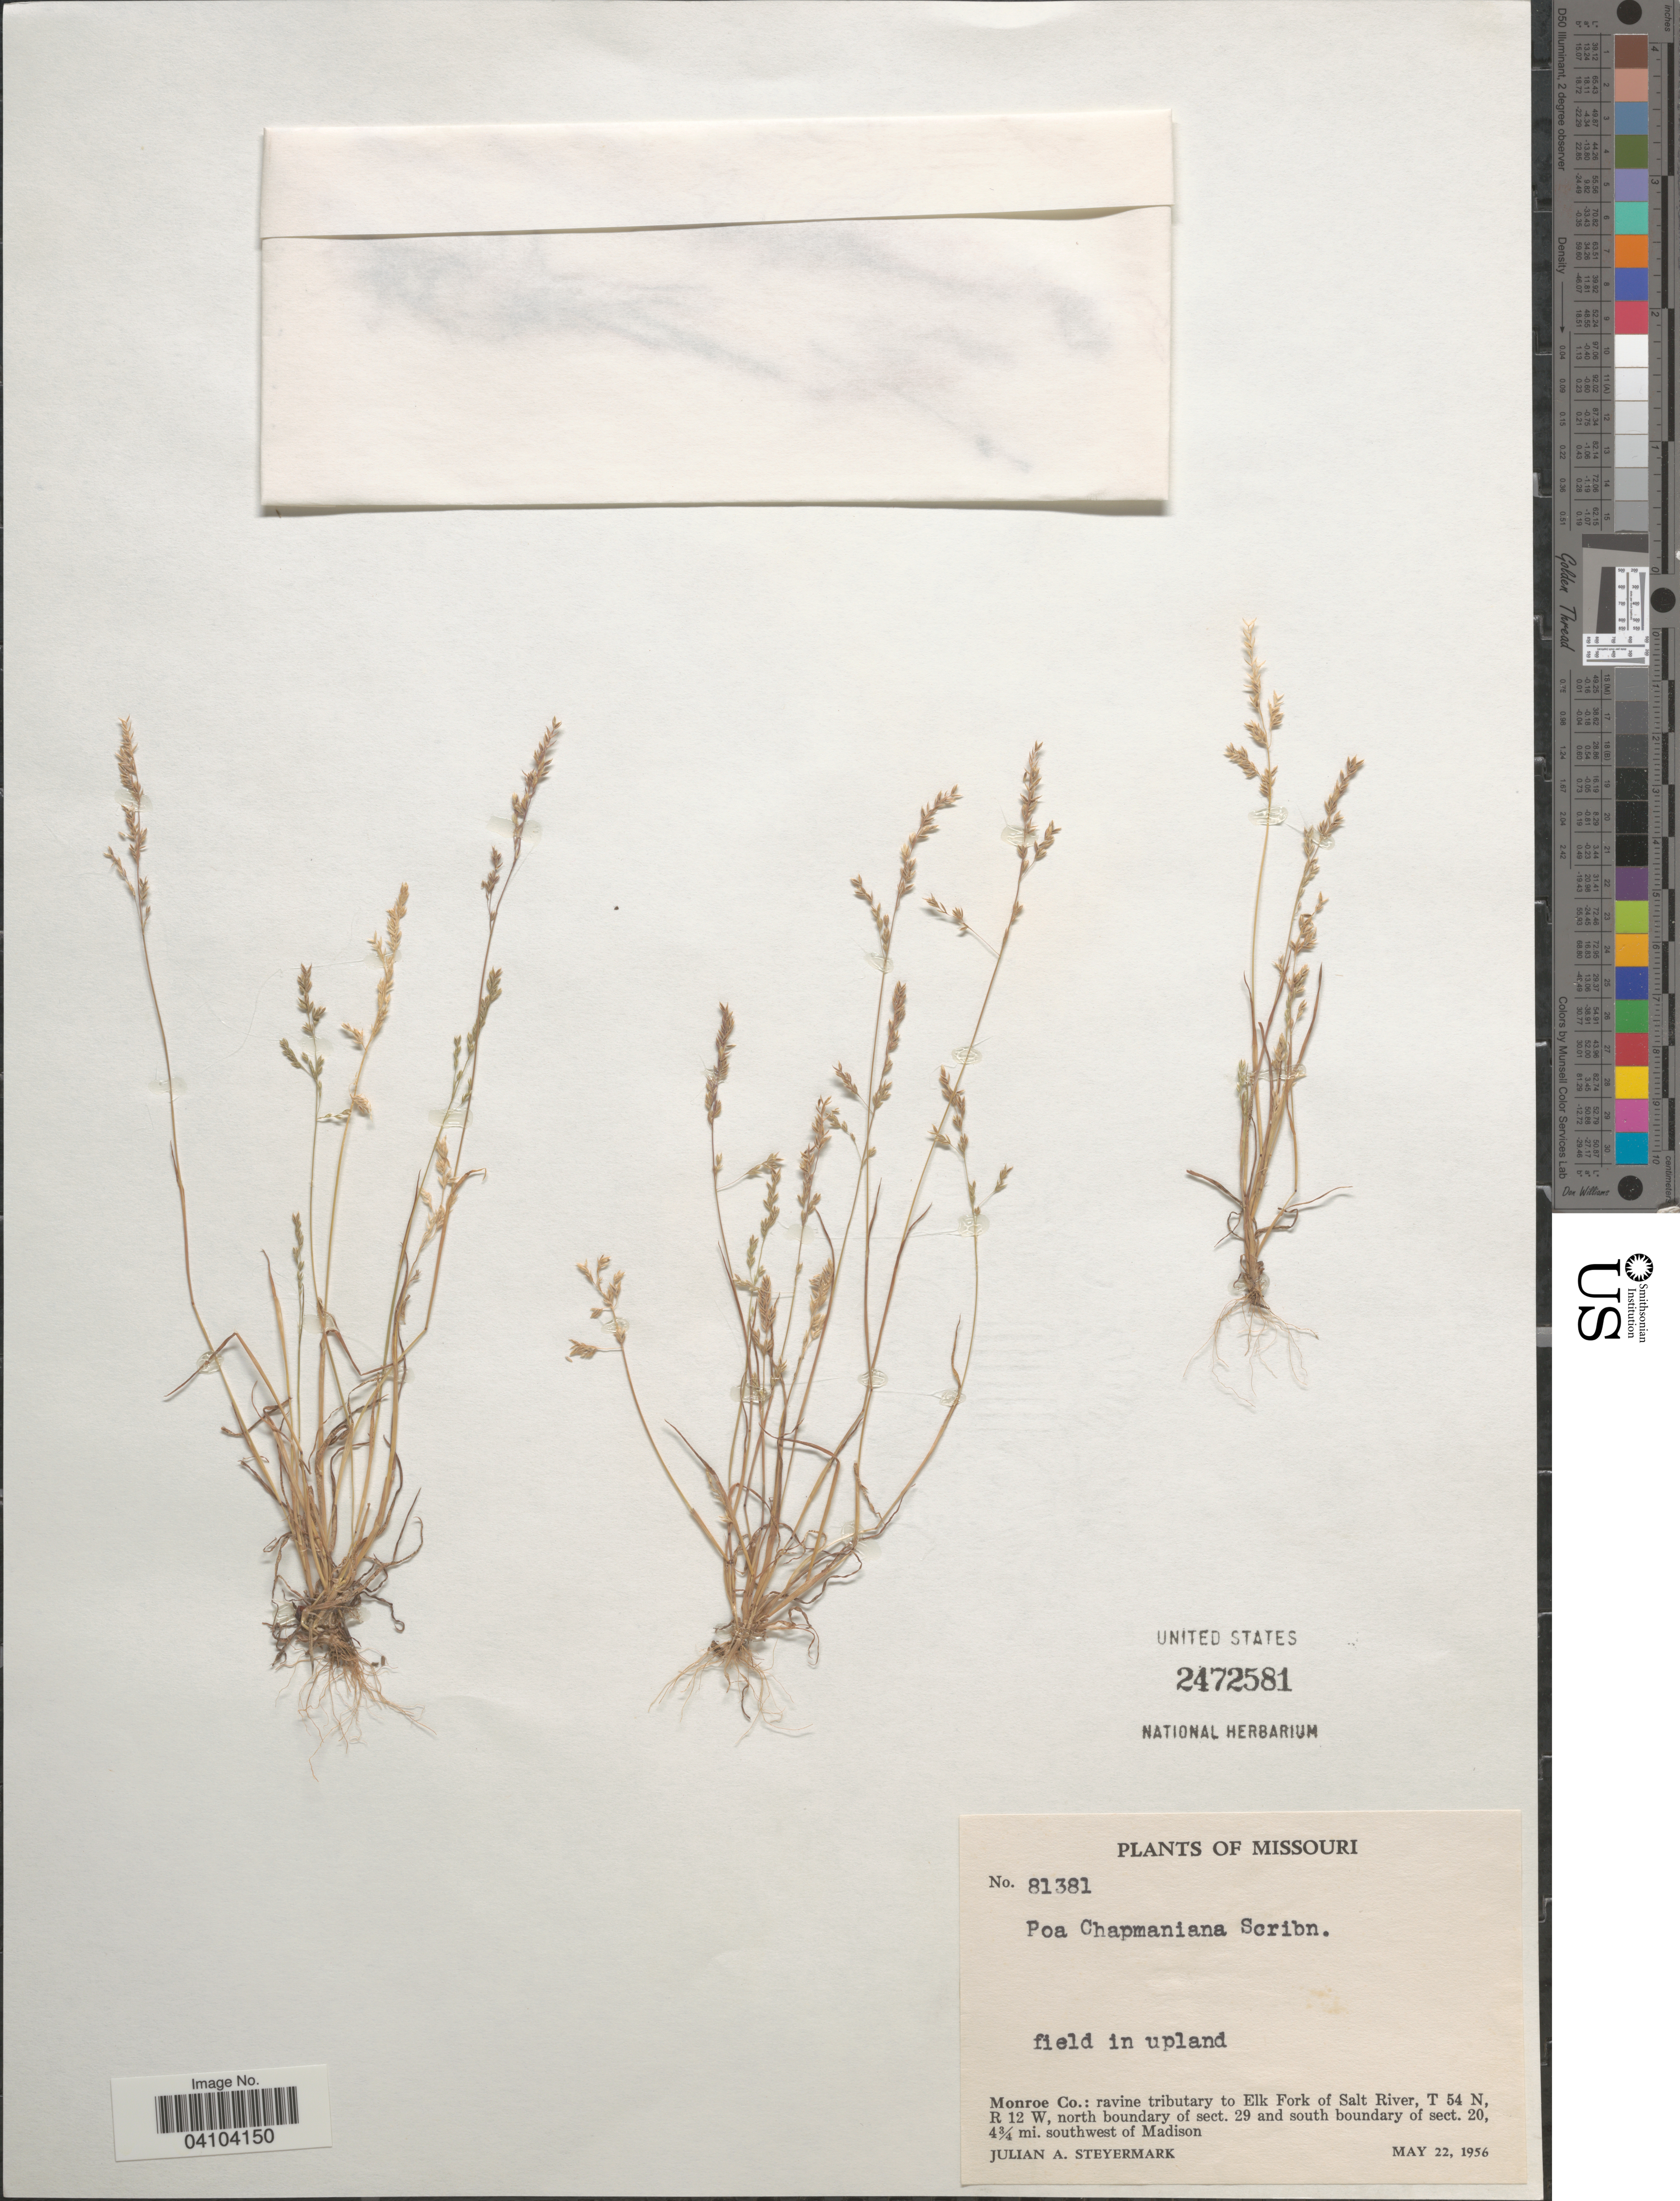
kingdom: Plantae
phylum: Tracheophyta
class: Liliopsida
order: Poales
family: Poaceae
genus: Poa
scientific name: Poa chapmaniana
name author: Scribn.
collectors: J. Steyermark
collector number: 81381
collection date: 1956-05-22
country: United States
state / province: Missouri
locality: Monroe Co.: ravine tributary to Elk Fork of Salt River, T 54 N, R 12 W, north tributary of sect. 29 and south boundary of sect. 20, 4¾ mi. southwest of Madison.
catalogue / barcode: US 2472581